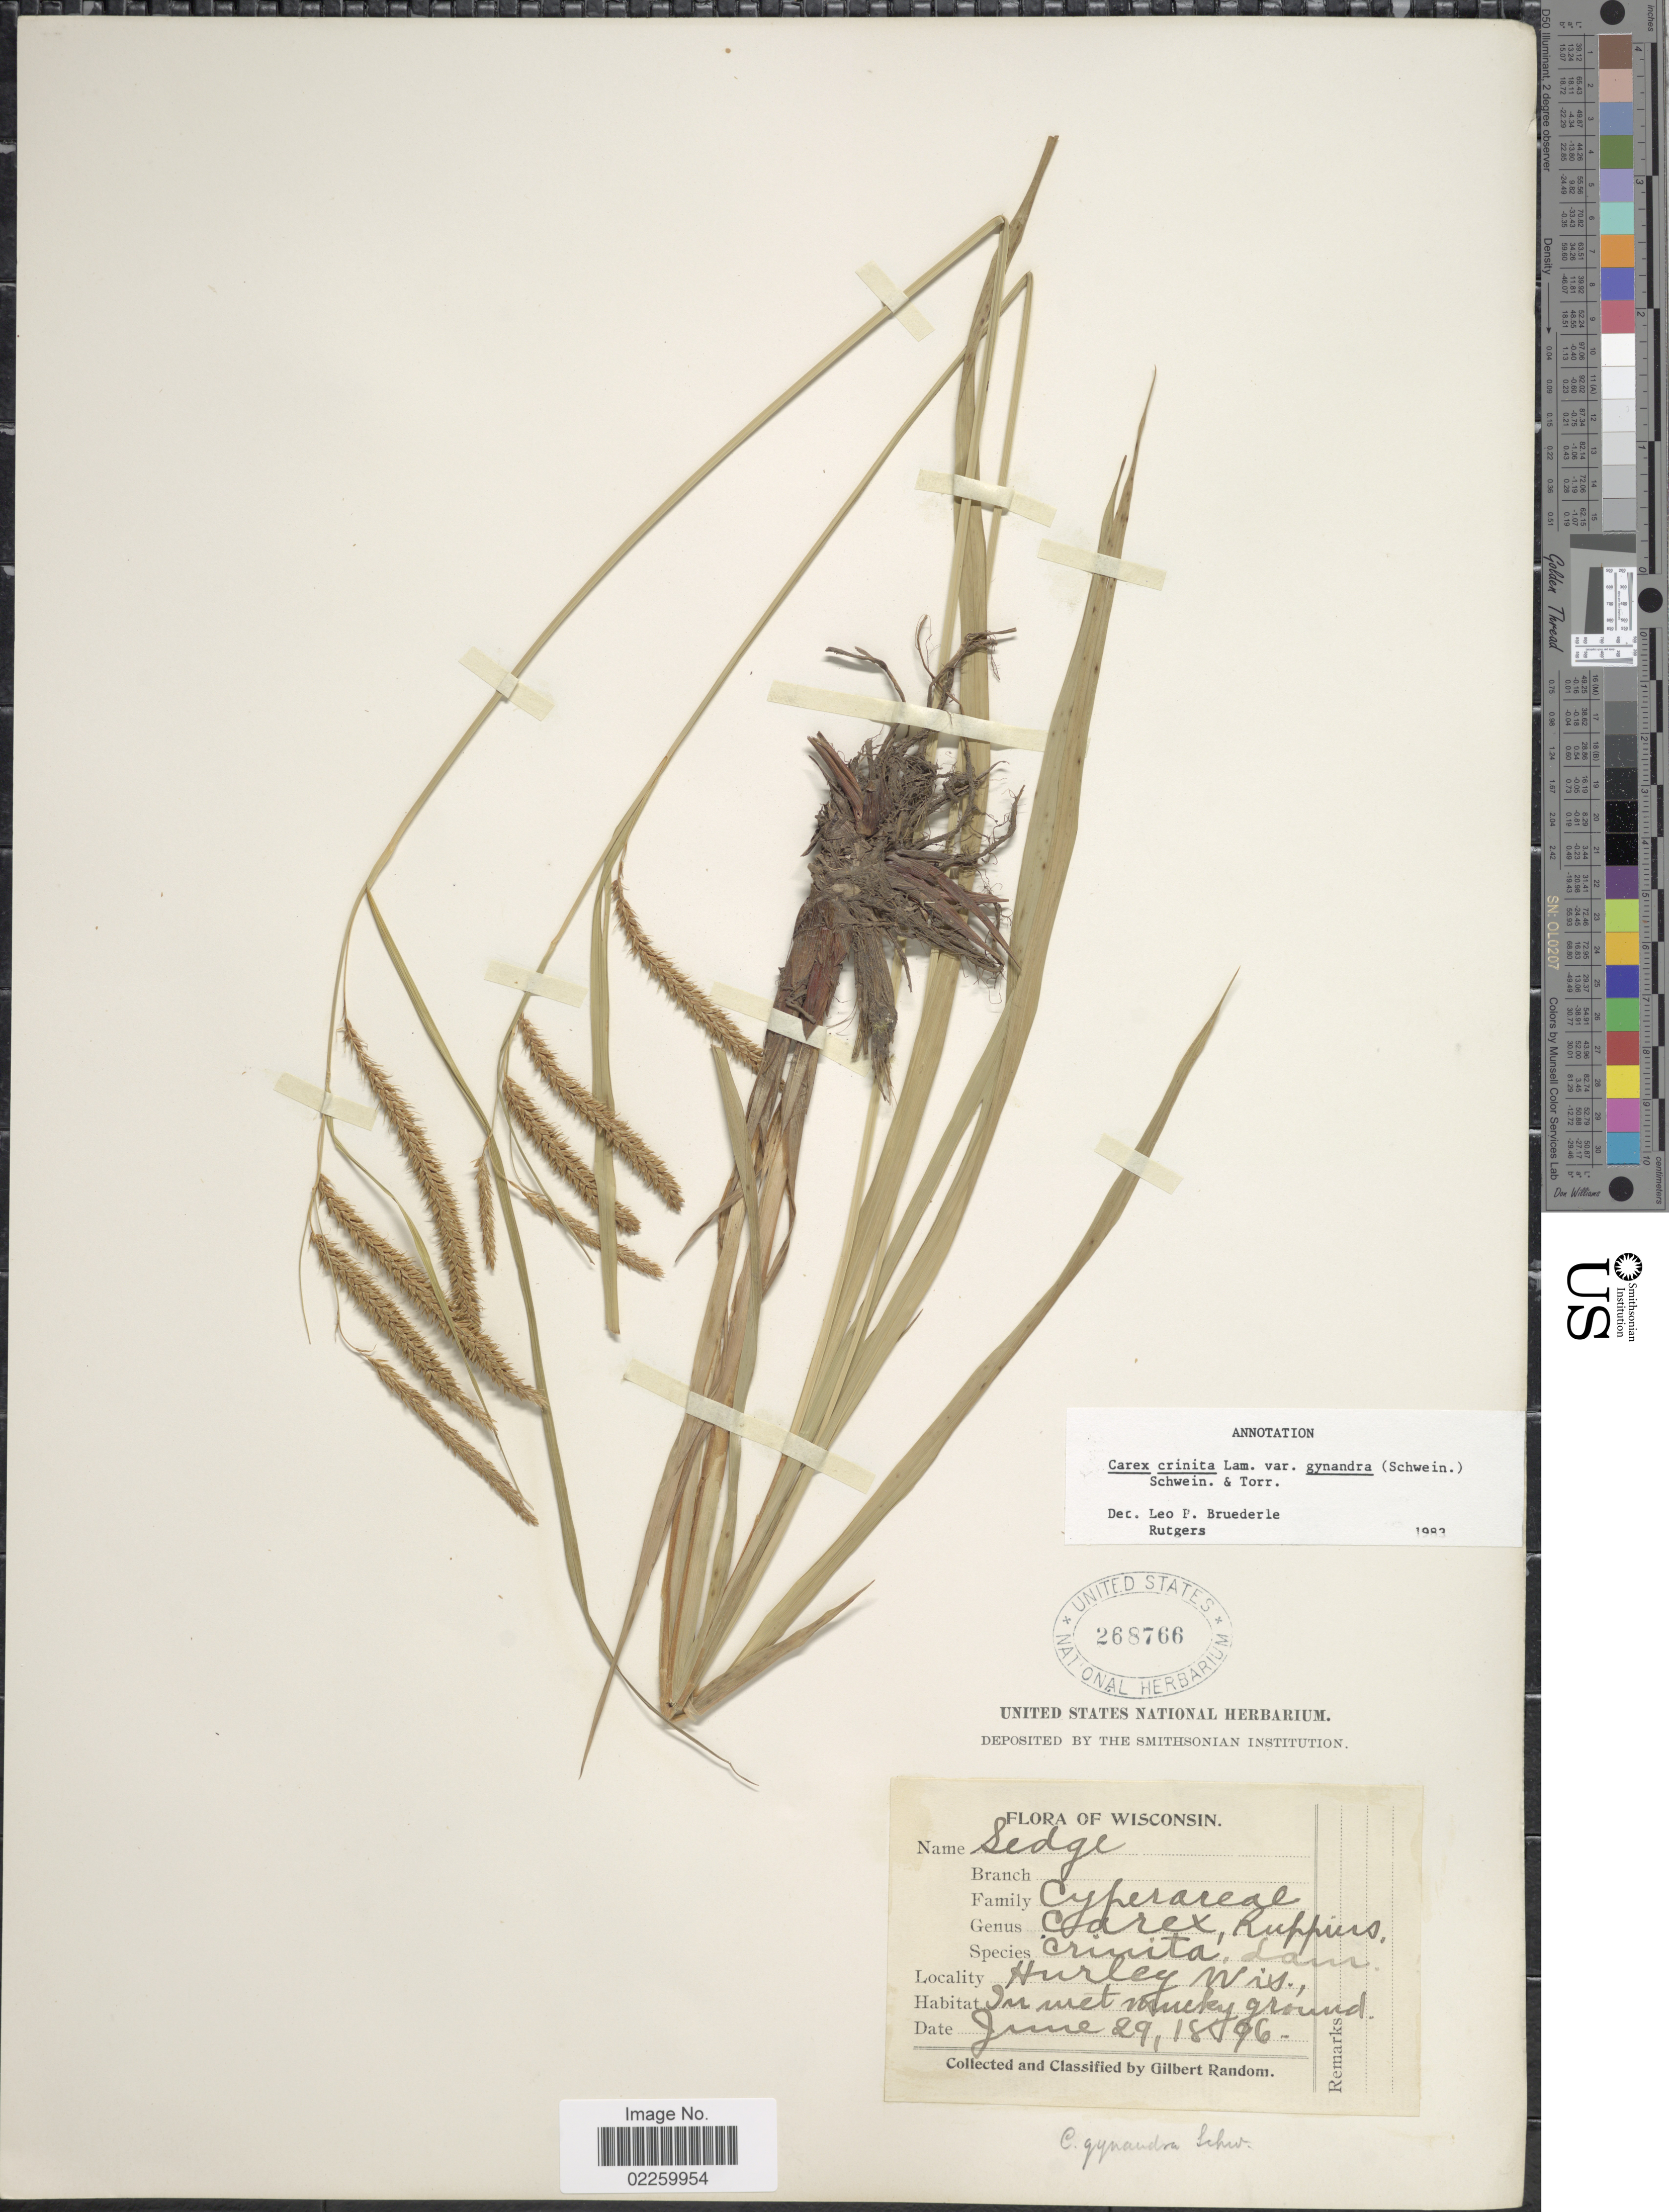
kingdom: Plantae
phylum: Tracheophyta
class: Liliopsida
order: Poales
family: Cyperaceae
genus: Carex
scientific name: Carex crinita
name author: Lam.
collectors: G. Random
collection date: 1896-06-29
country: United States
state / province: Wisconsin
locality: Hurley Wis.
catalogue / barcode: US 268766